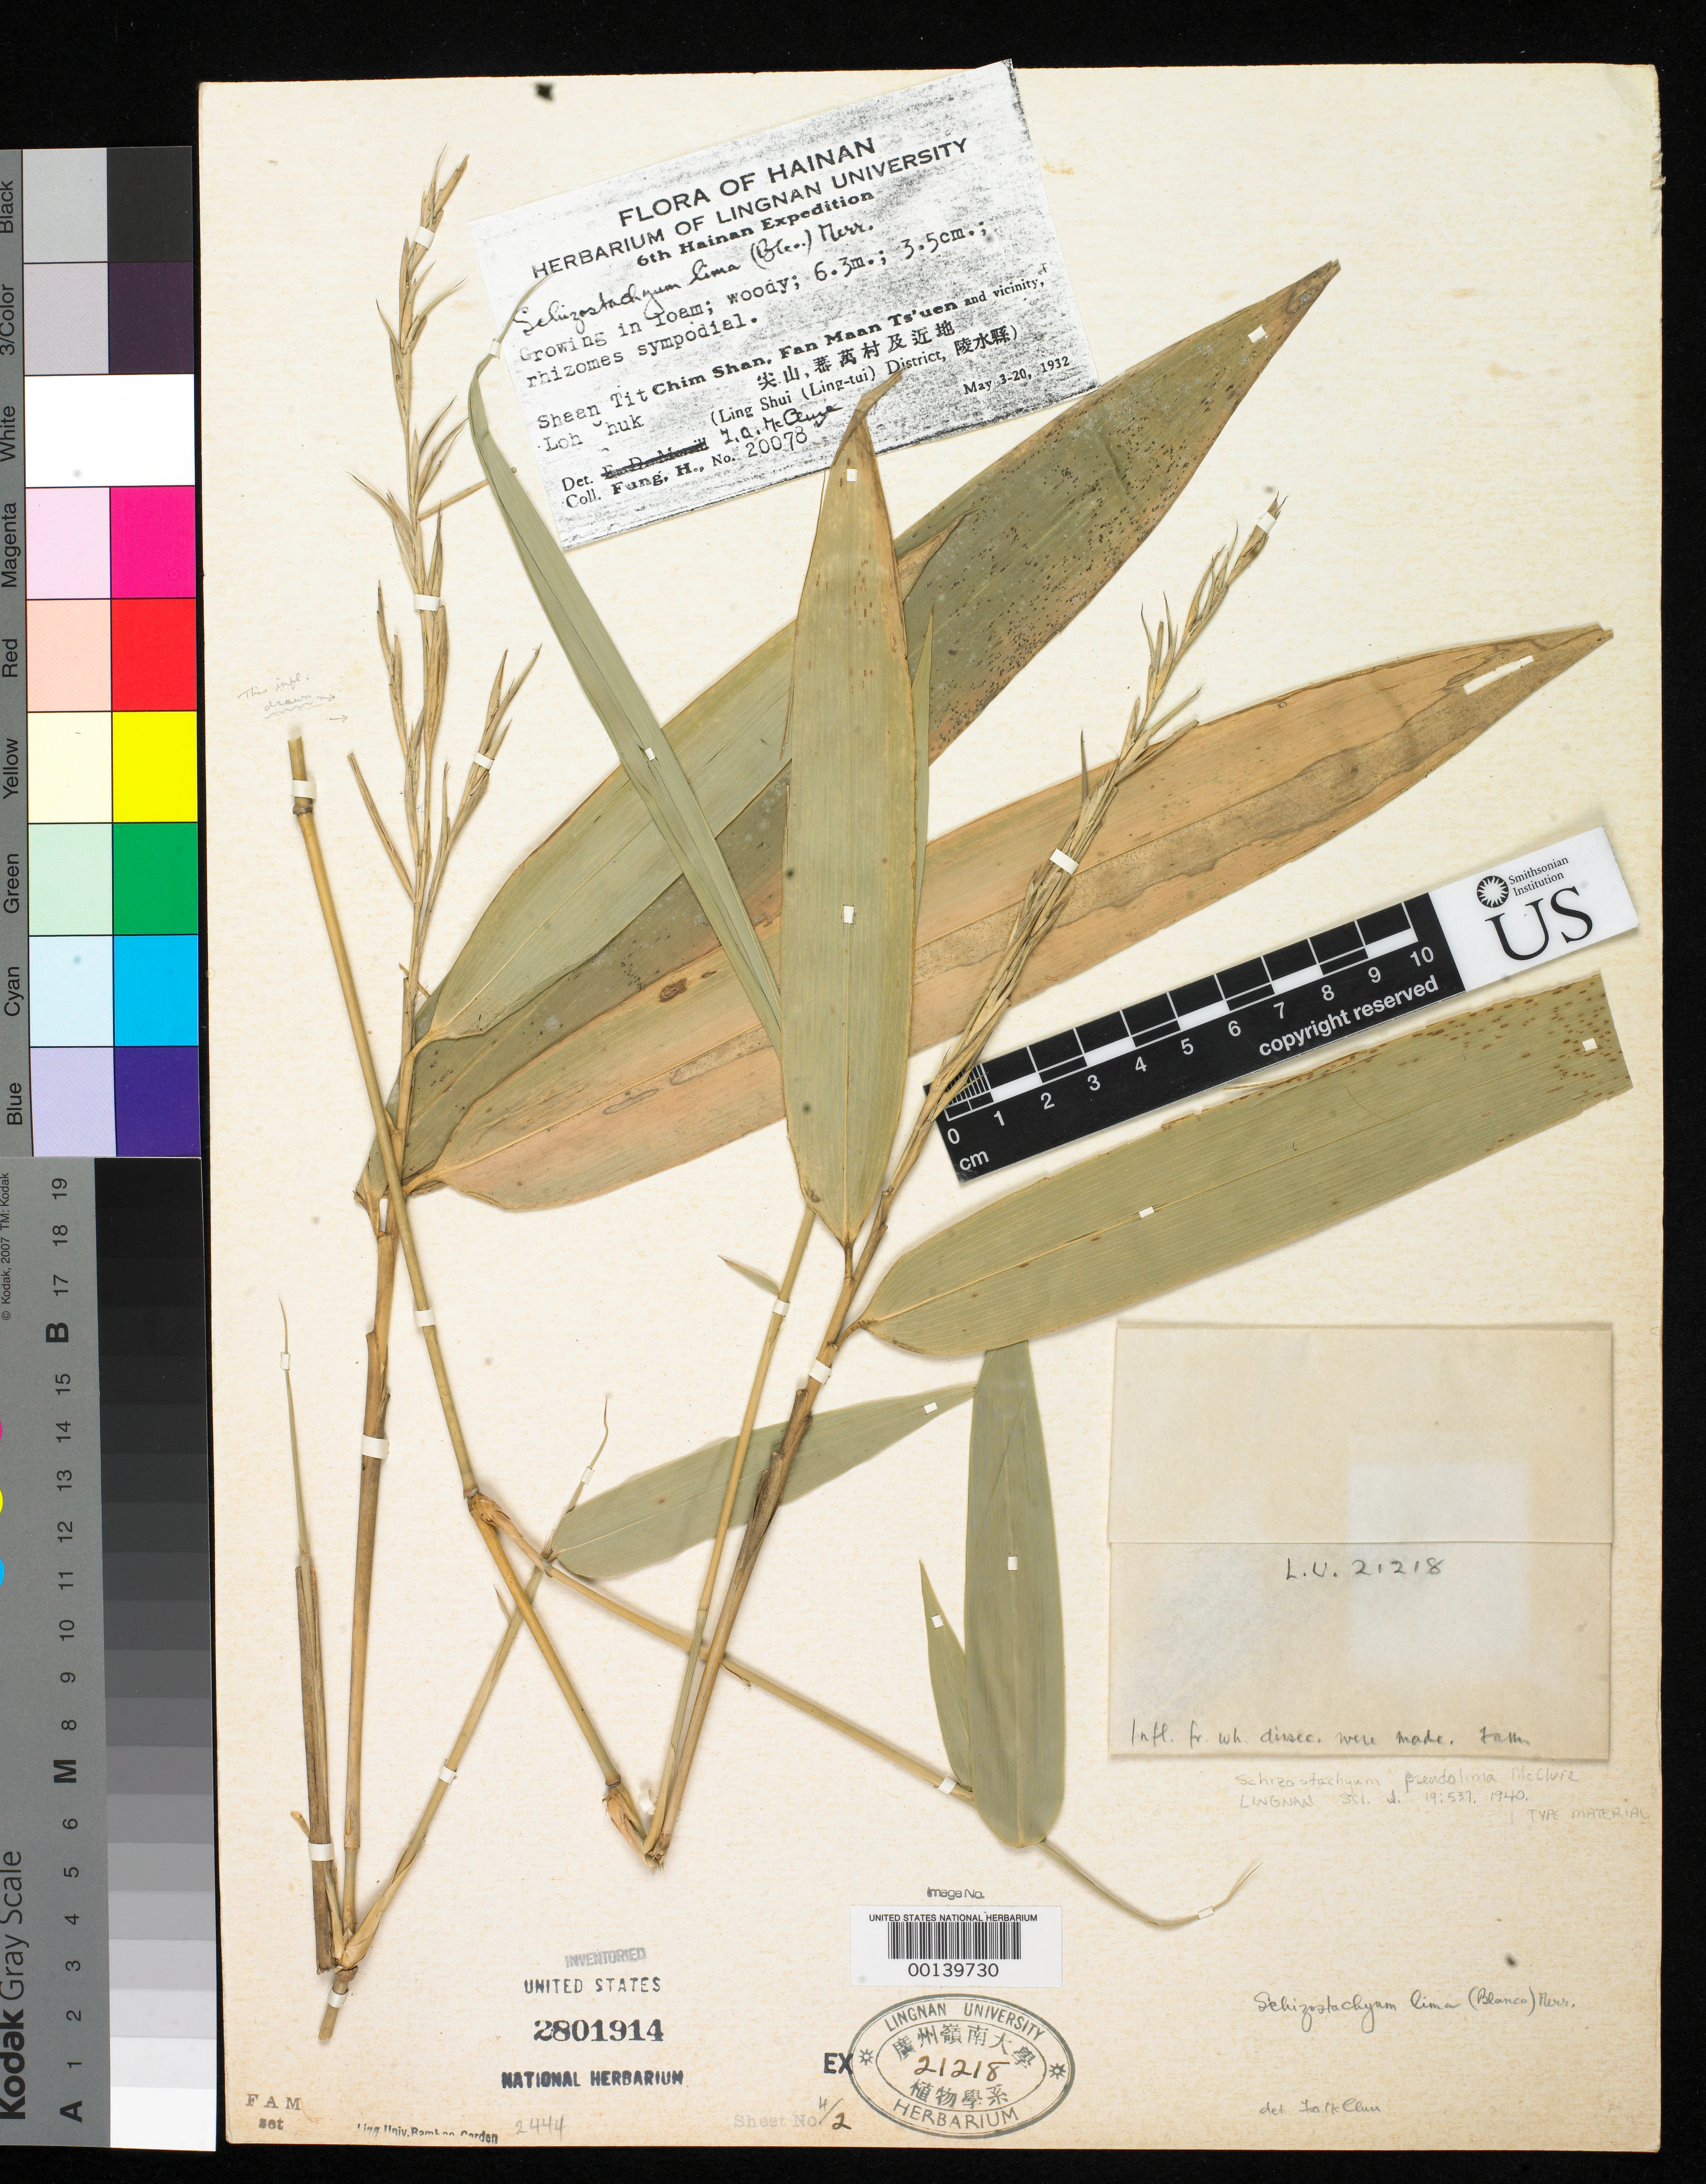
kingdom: Plantae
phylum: Tracheophyta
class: Liliopsida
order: Poales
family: Poaceae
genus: Schizostachyum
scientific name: Schizostachyum pseudolima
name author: McClure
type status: Isotype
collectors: H. L. Fung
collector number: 20078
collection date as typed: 03 May 1932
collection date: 1932-05-03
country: China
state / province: Hainan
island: Hainan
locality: Chim Shan, Fan Maan Ts'uen.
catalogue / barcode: US 2801914